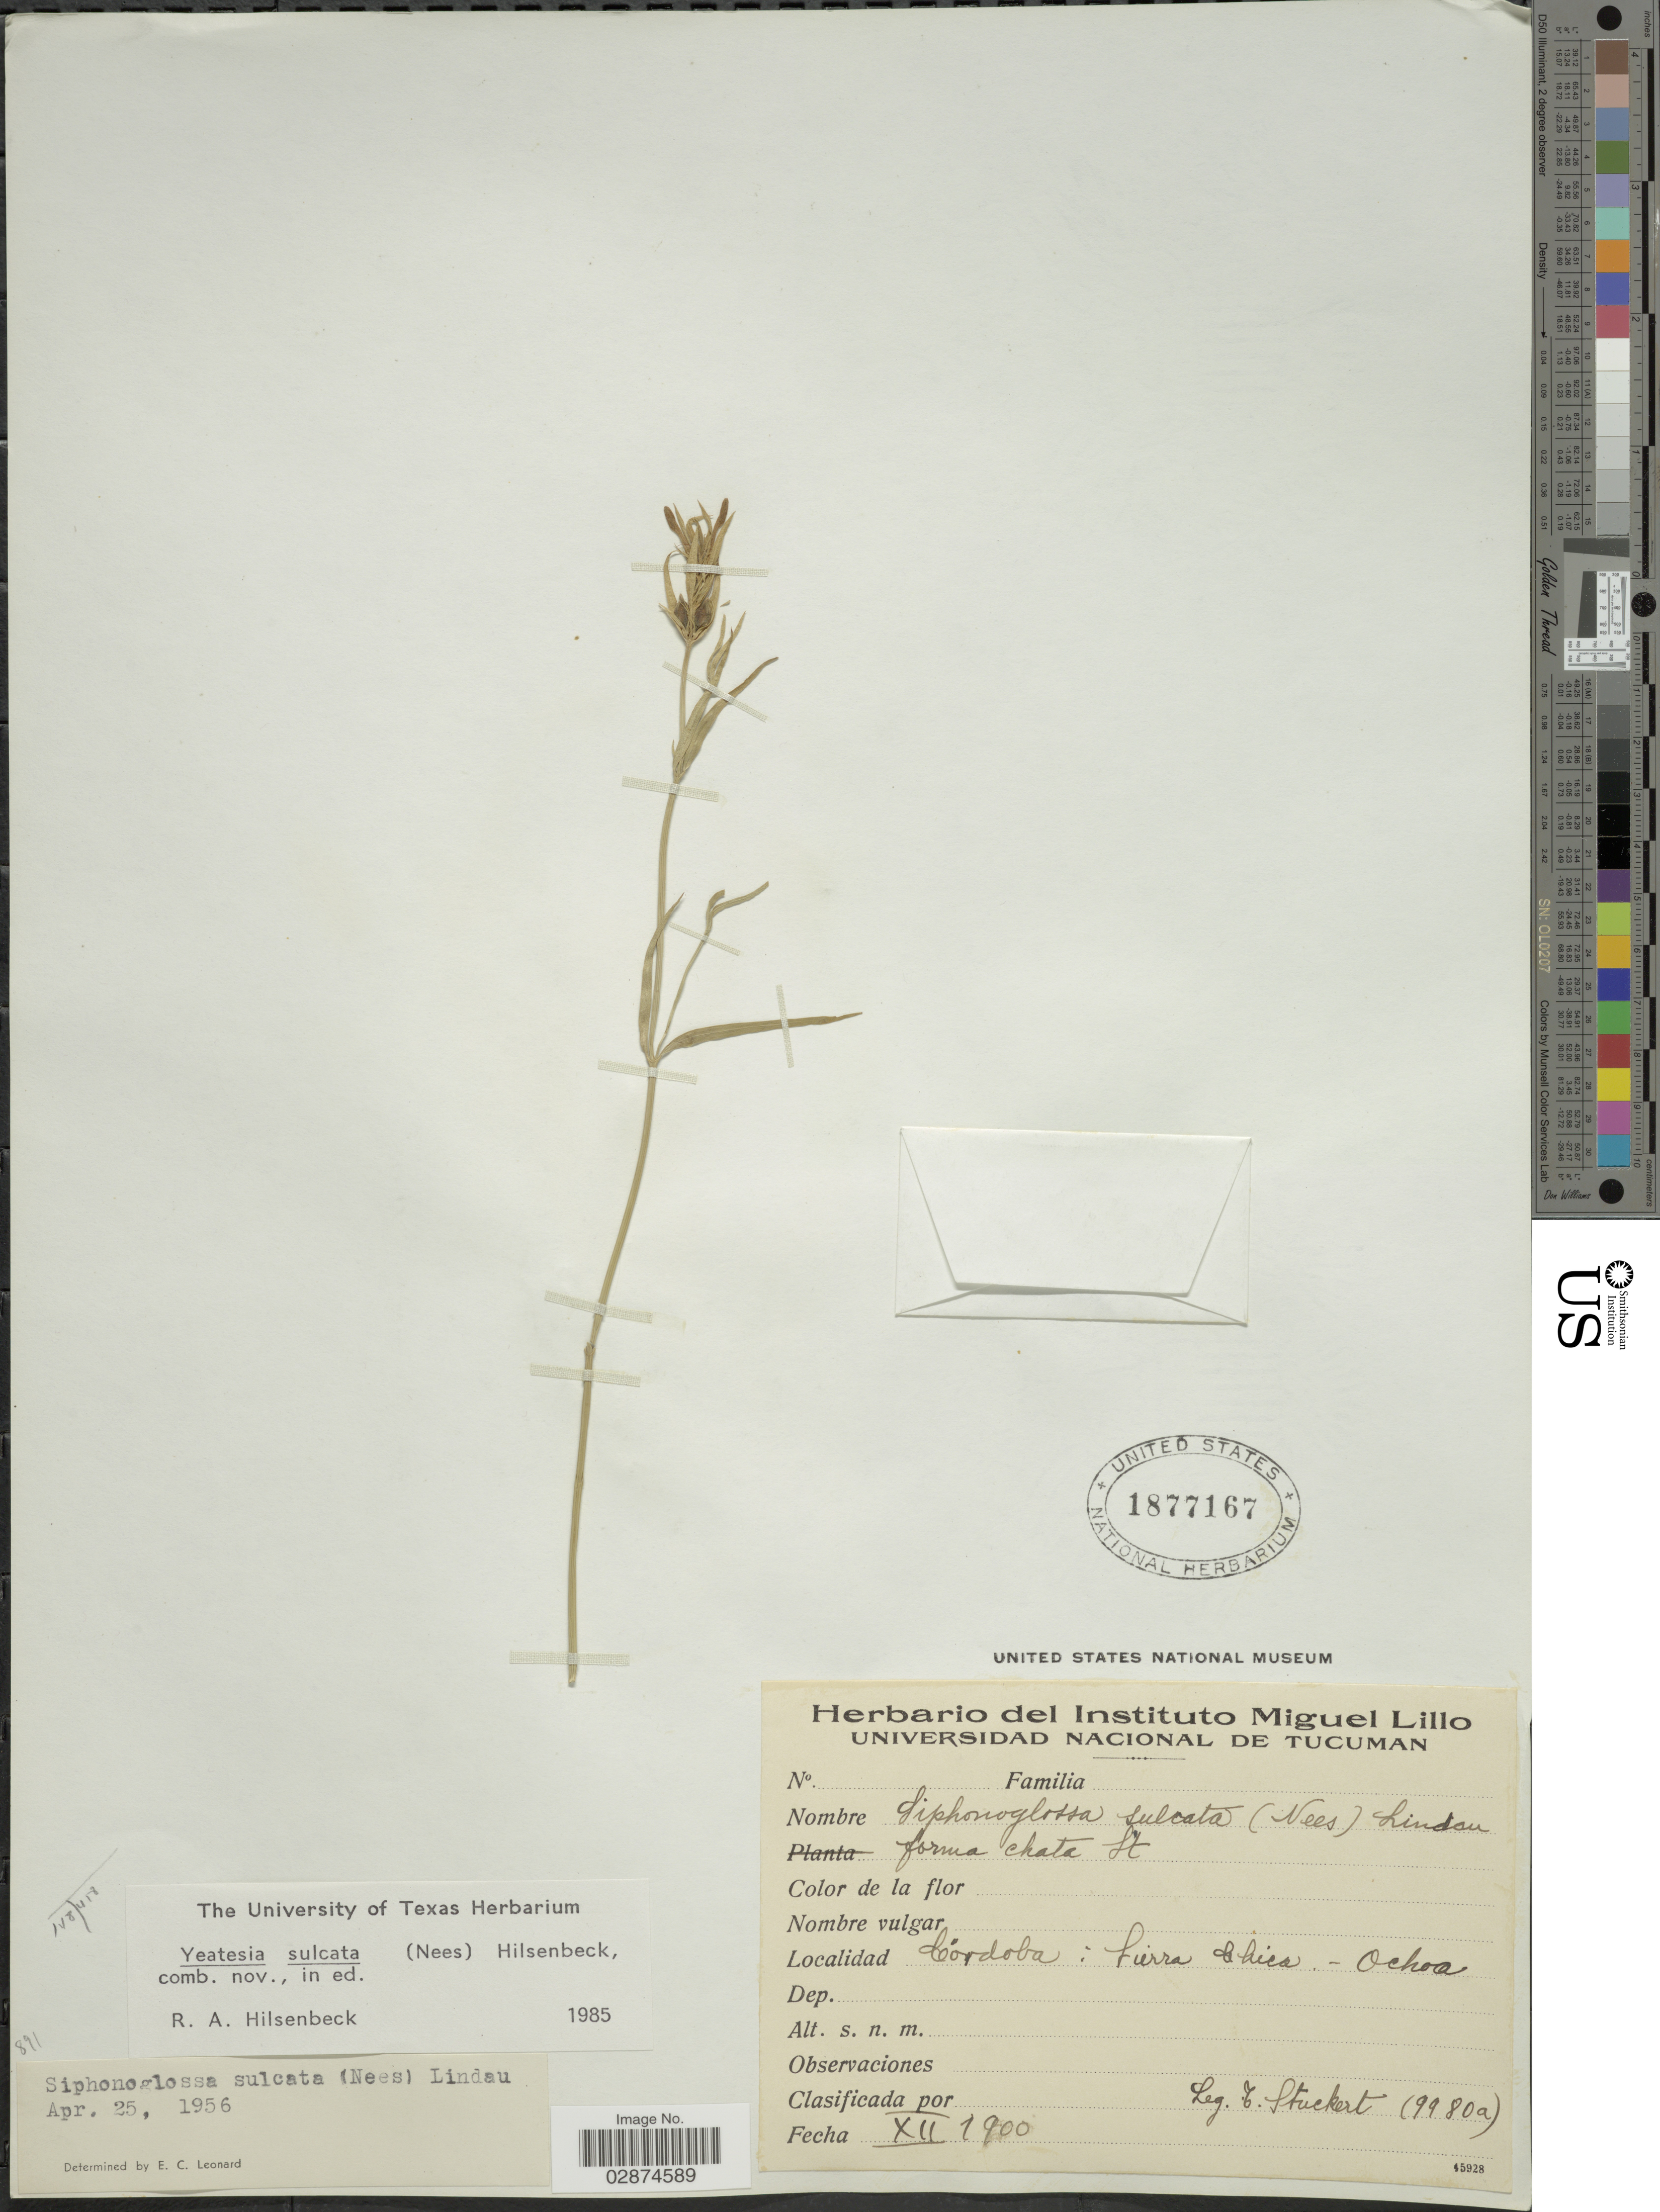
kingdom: Plantae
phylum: Tracheophyta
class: Magnoliopsida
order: Lamiales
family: Acanthaceae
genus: Yeatesia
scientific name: Yeatesia sulcata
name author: (Nees) Hilsenb.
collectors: T. Stuckert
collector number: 9980a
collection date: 1900-12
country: Argentina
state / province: Cordoba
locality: Sierra Chica - Ochoa.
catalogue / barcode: US 1877167